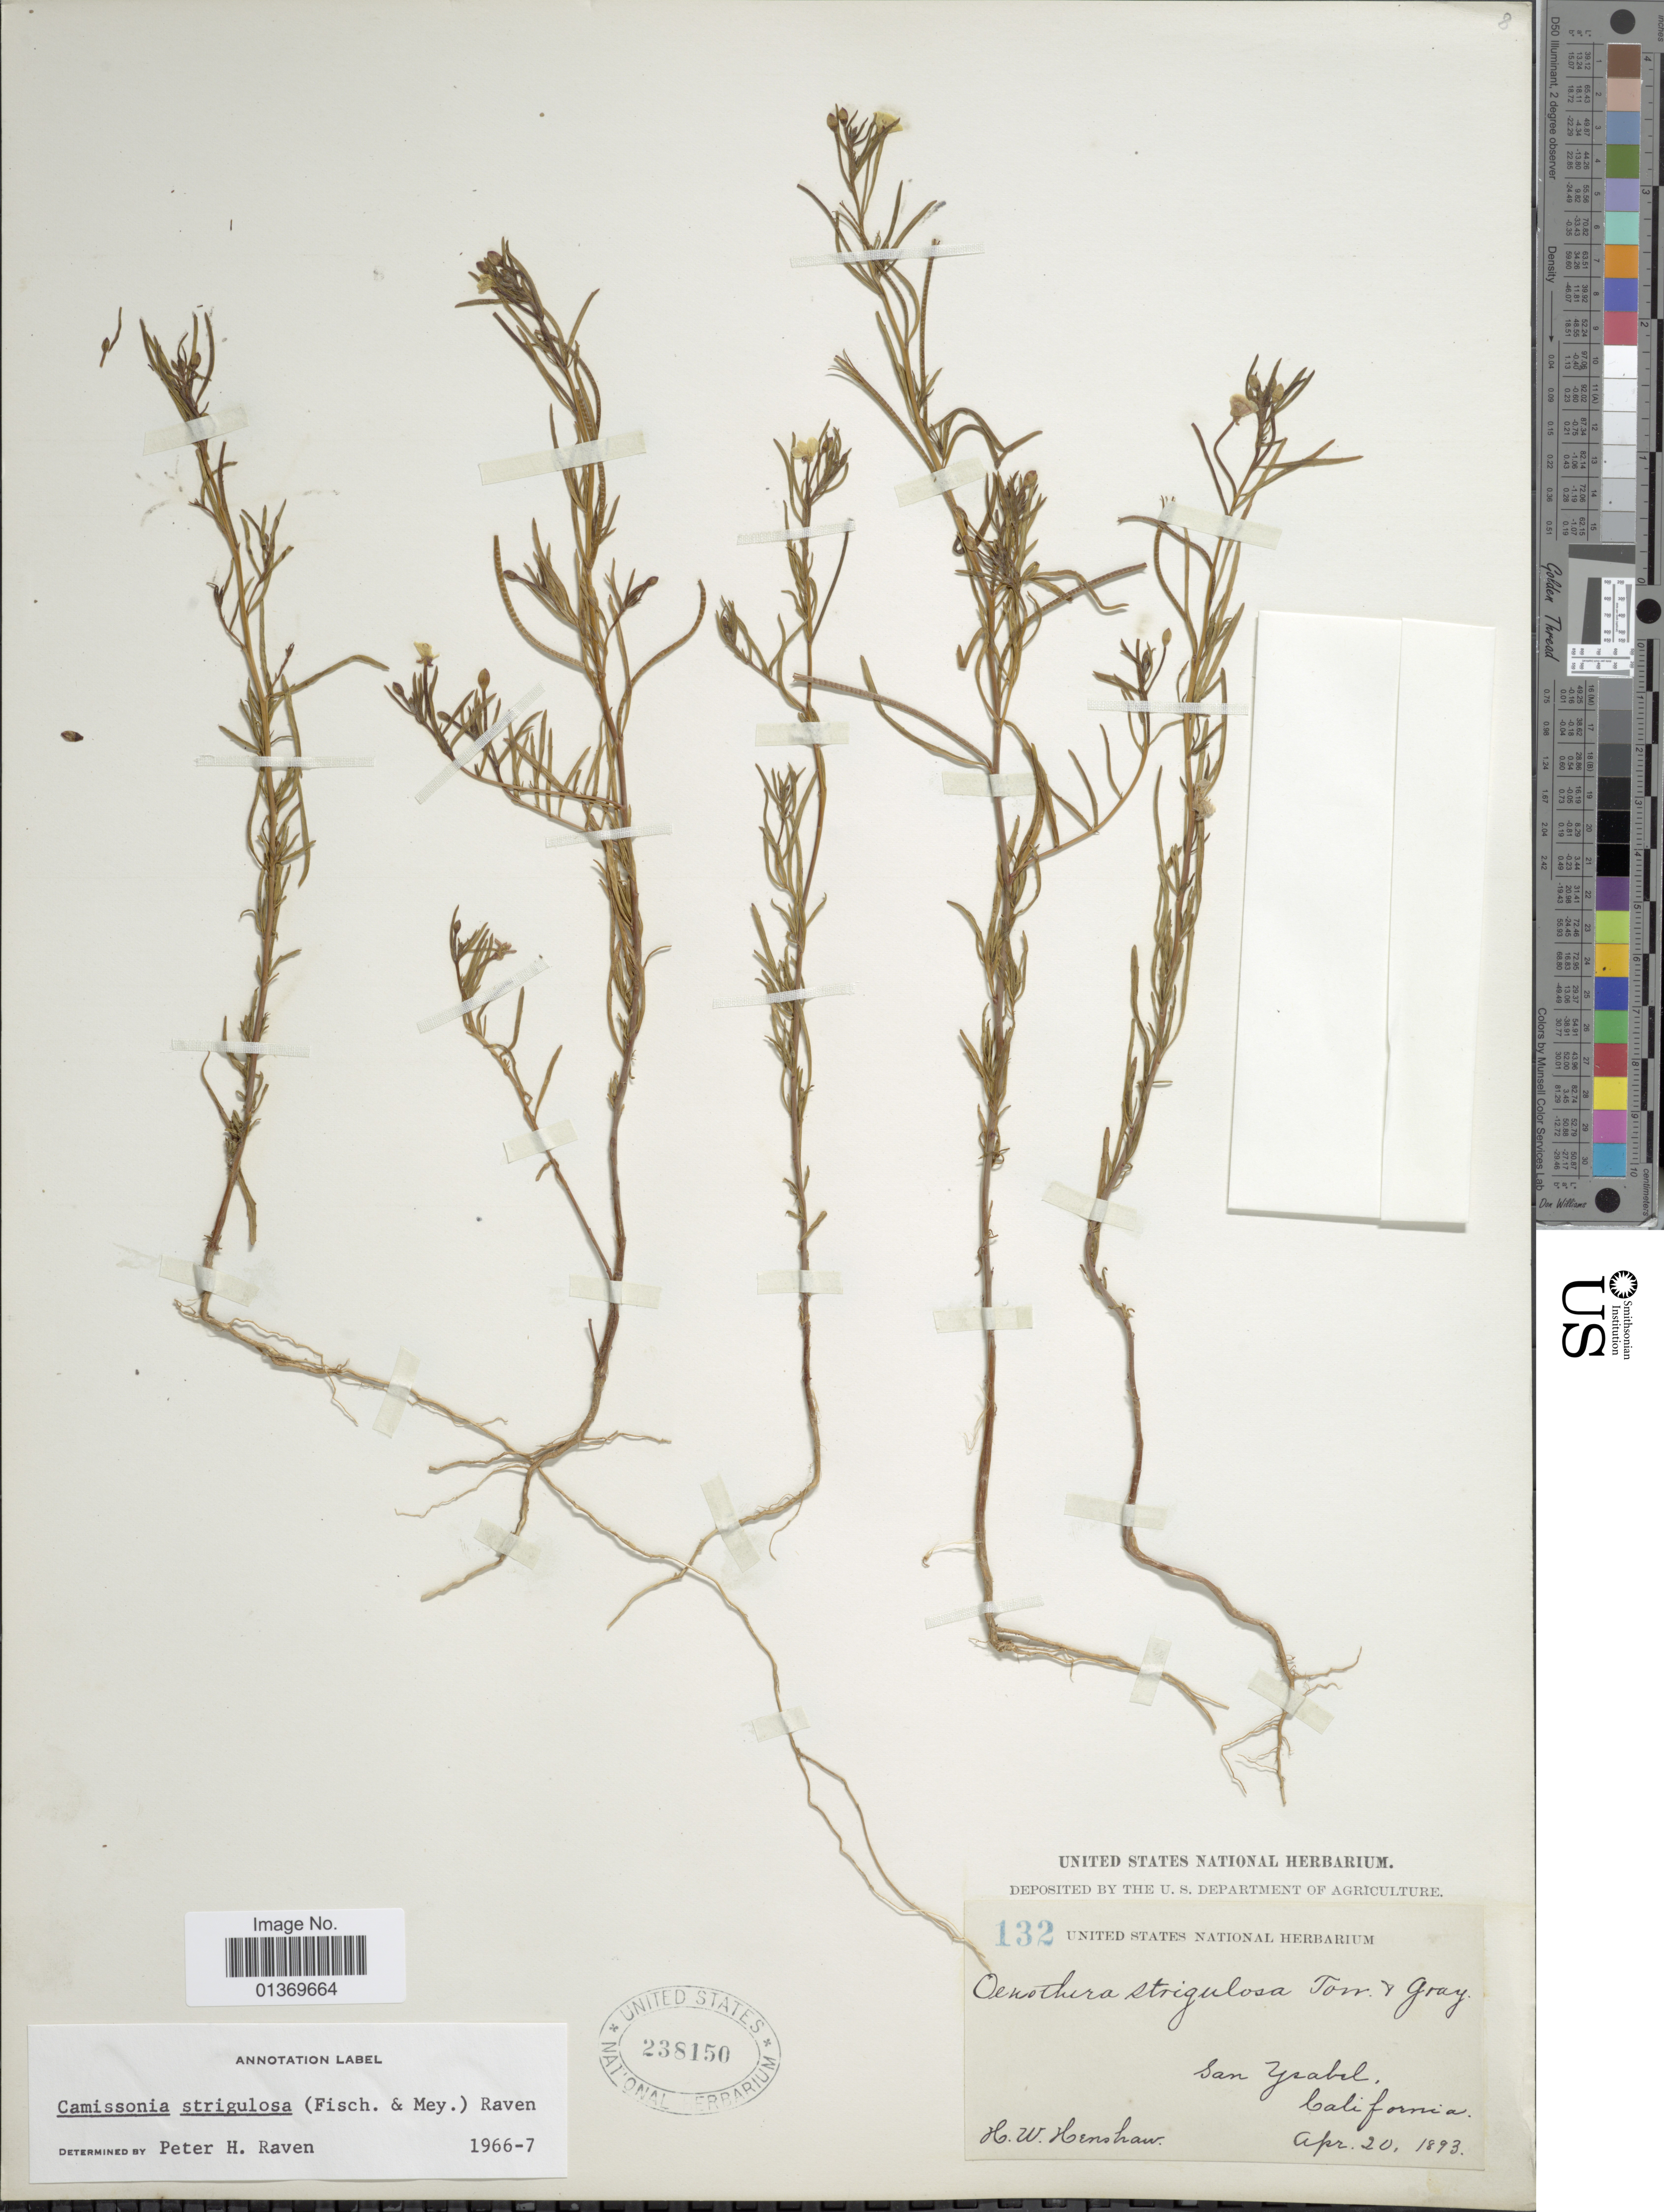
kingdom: Plantae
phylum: Tracheophyta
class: Magnoliopsida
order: Myrtales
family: Onagraceae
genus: Camissonia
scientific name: Camissonia strigulosa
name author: (Fisch. & C.A. Mey.) P.H. Raven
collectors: H. Henshaw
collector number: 132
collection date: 1893-04-20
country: United States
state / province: California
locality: San Ysabel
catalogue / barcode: US 238150